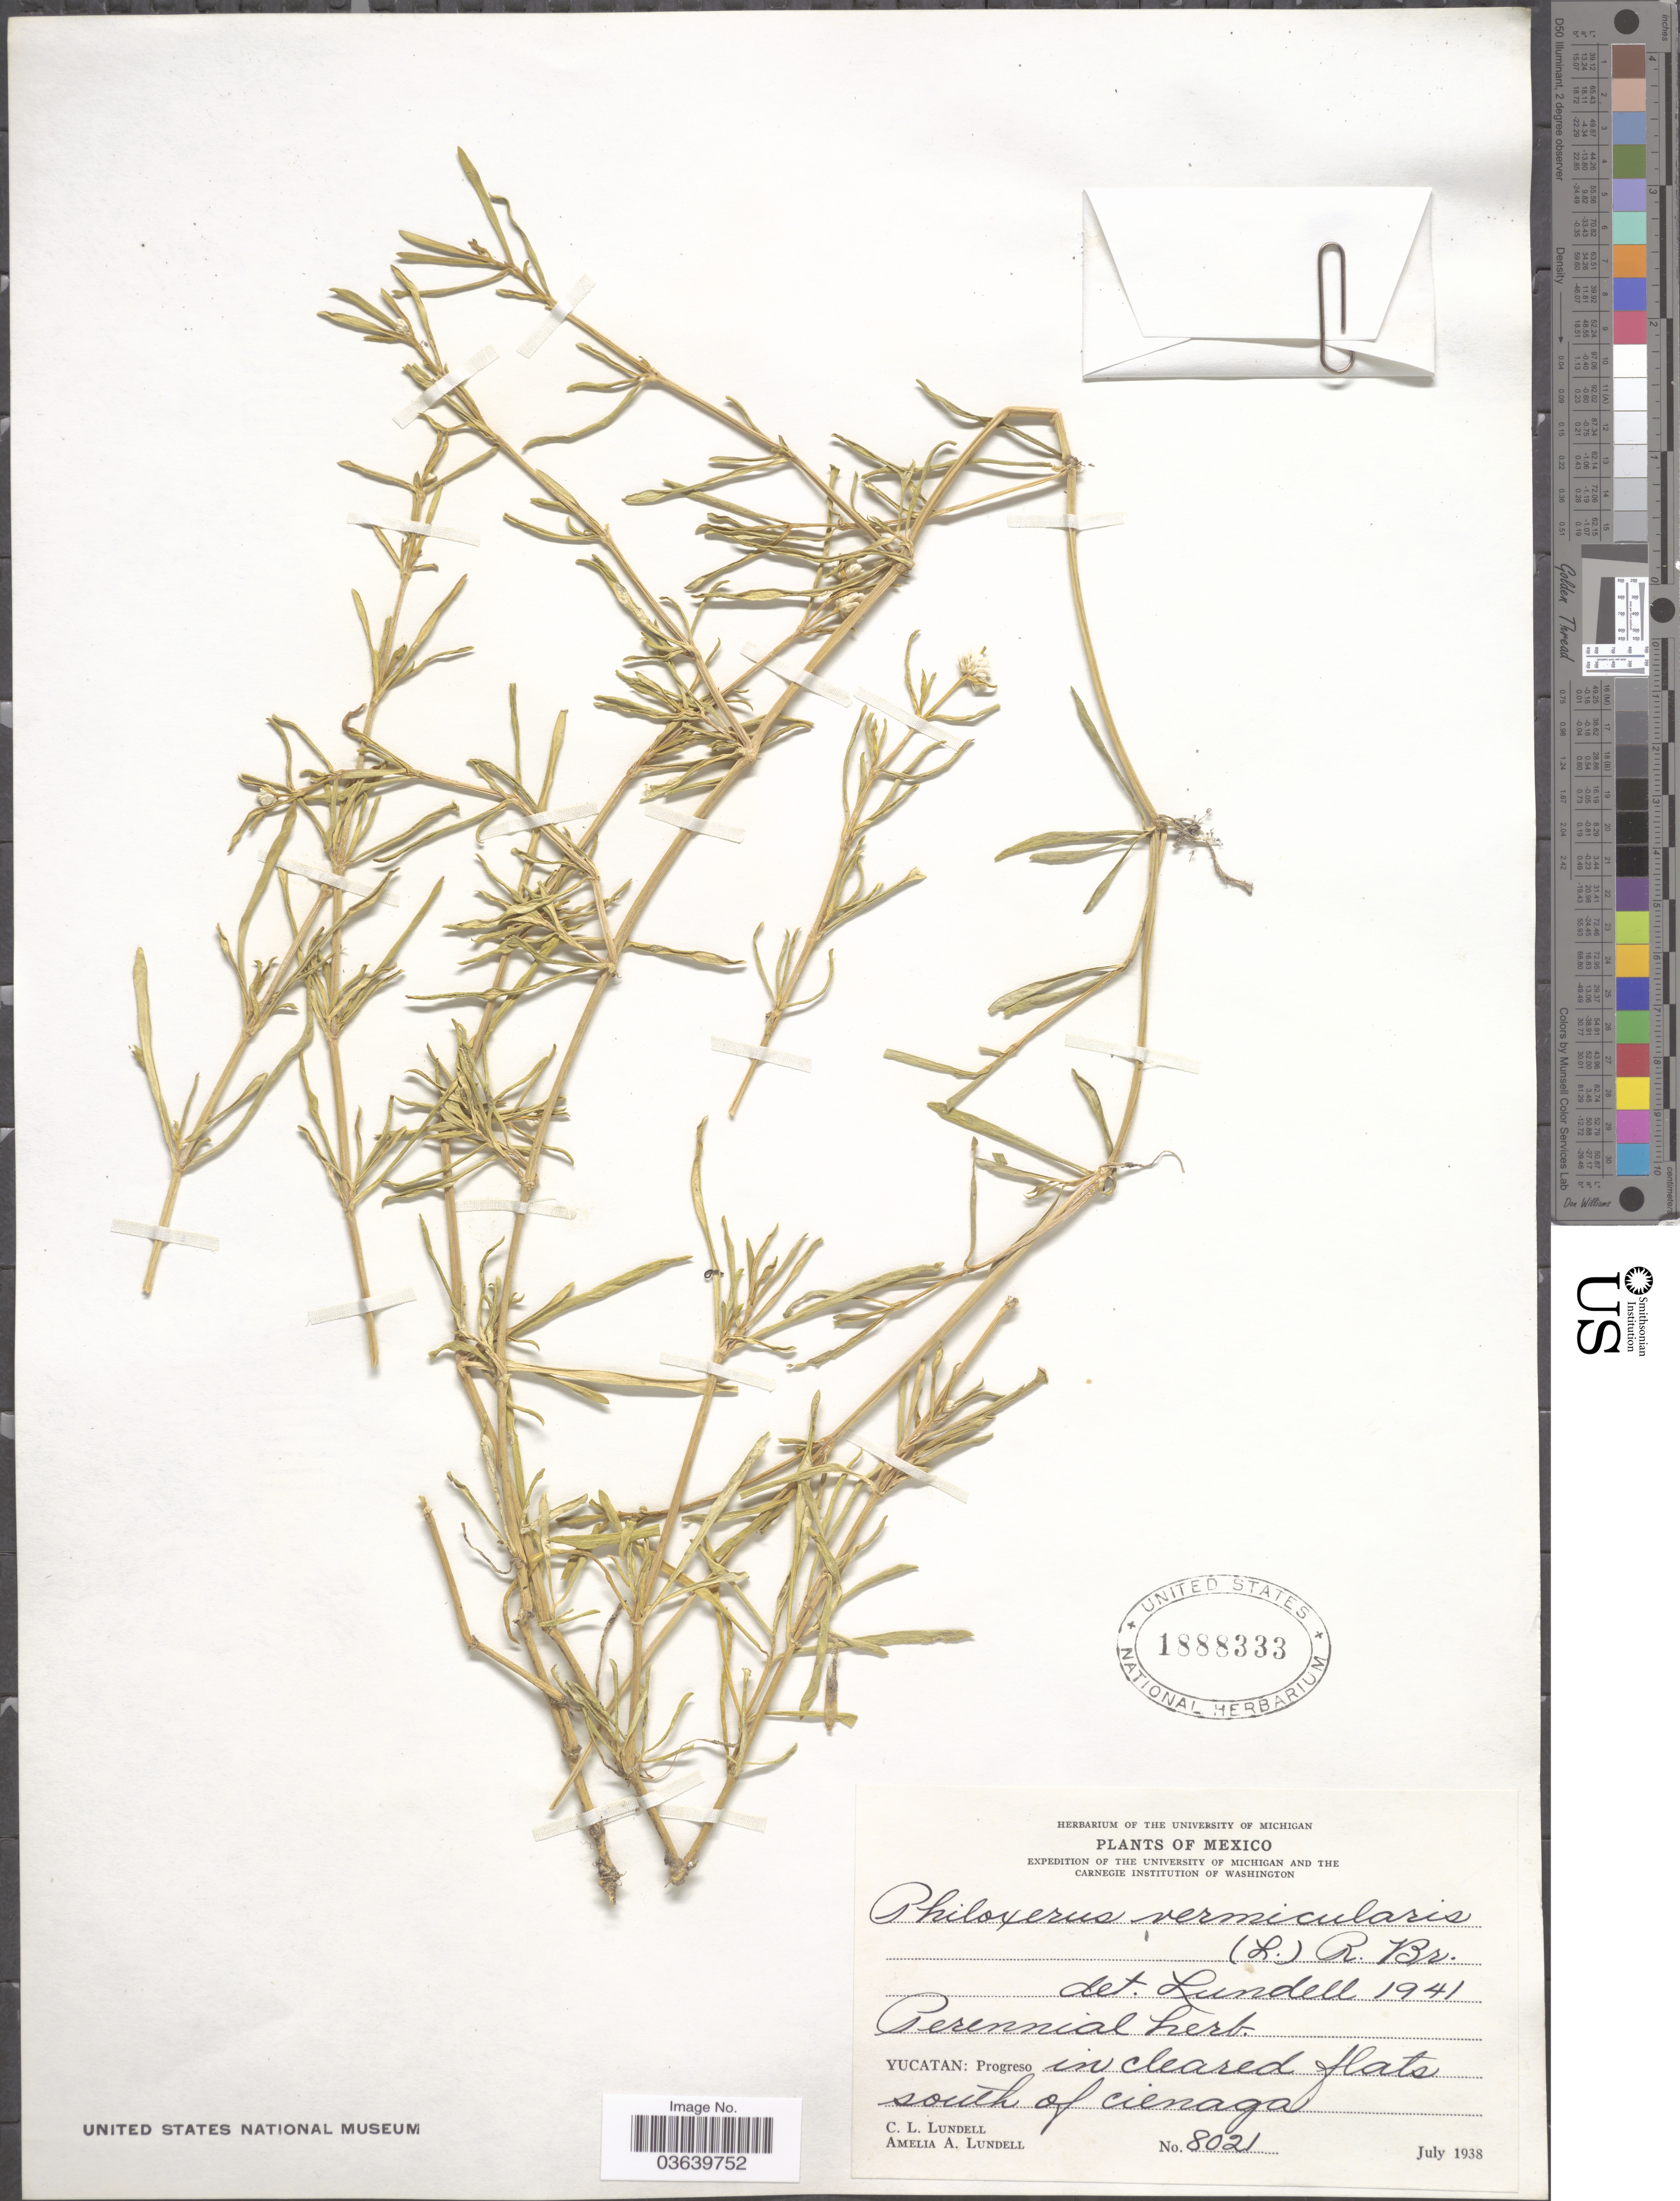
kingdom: Plantae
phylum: Tracheophyta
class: Magnoliopsida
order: Caryophyllales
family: Amaranthaceae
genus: Gomphrena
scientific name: Gomphrena vermicularis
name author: L.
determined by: Strong, Mark T., (BOT), Smithsonian Institution - National Museum of Natural History (UNITED STATES)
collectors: C. L. Lundell & A. A. Lundell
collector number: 8021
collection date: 1938-07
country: Mexico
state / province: Yucatán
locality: Progreso in cleared flats south of cienaga.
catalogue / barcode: US 1888333